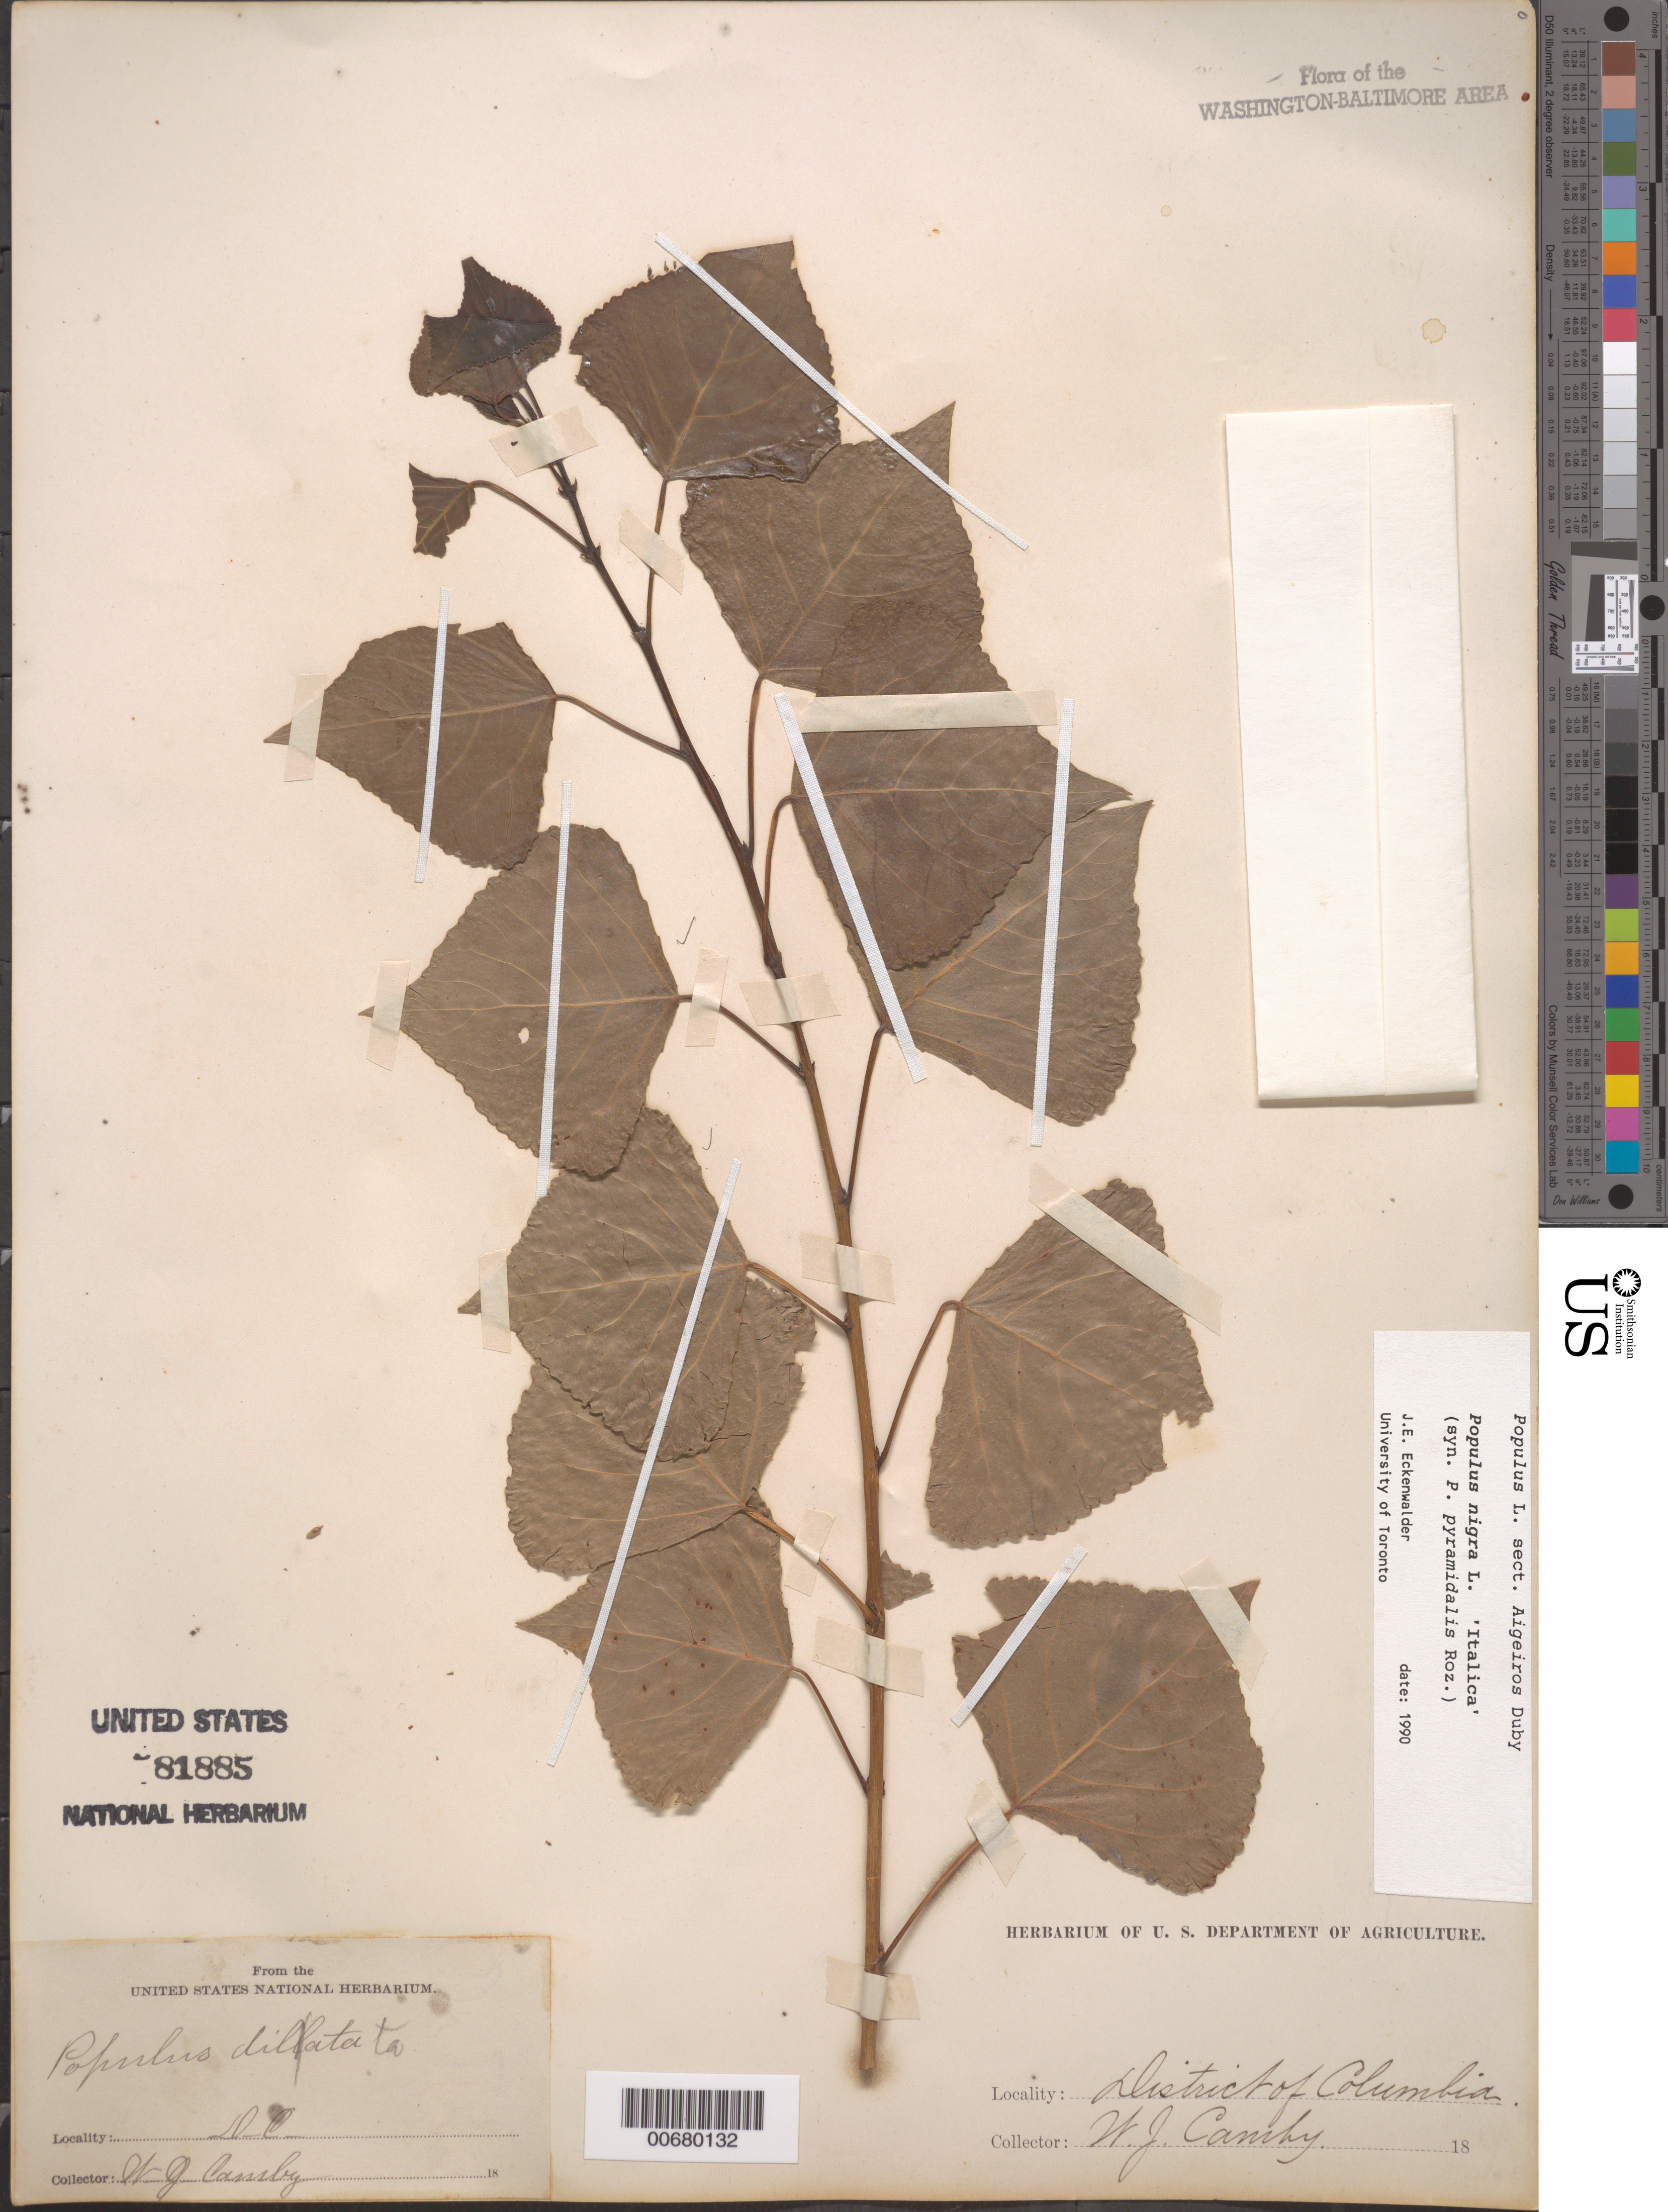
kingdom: Plantae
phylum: Tracheophyta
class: Magnoliopsida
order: Malpighiales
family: Salicaceae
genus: Populus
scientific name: Populus nigra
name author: L.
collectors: W. Camby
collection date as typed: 18--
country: United States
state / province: District of Columbia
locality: Washington, D.C.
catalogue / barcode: US 81885